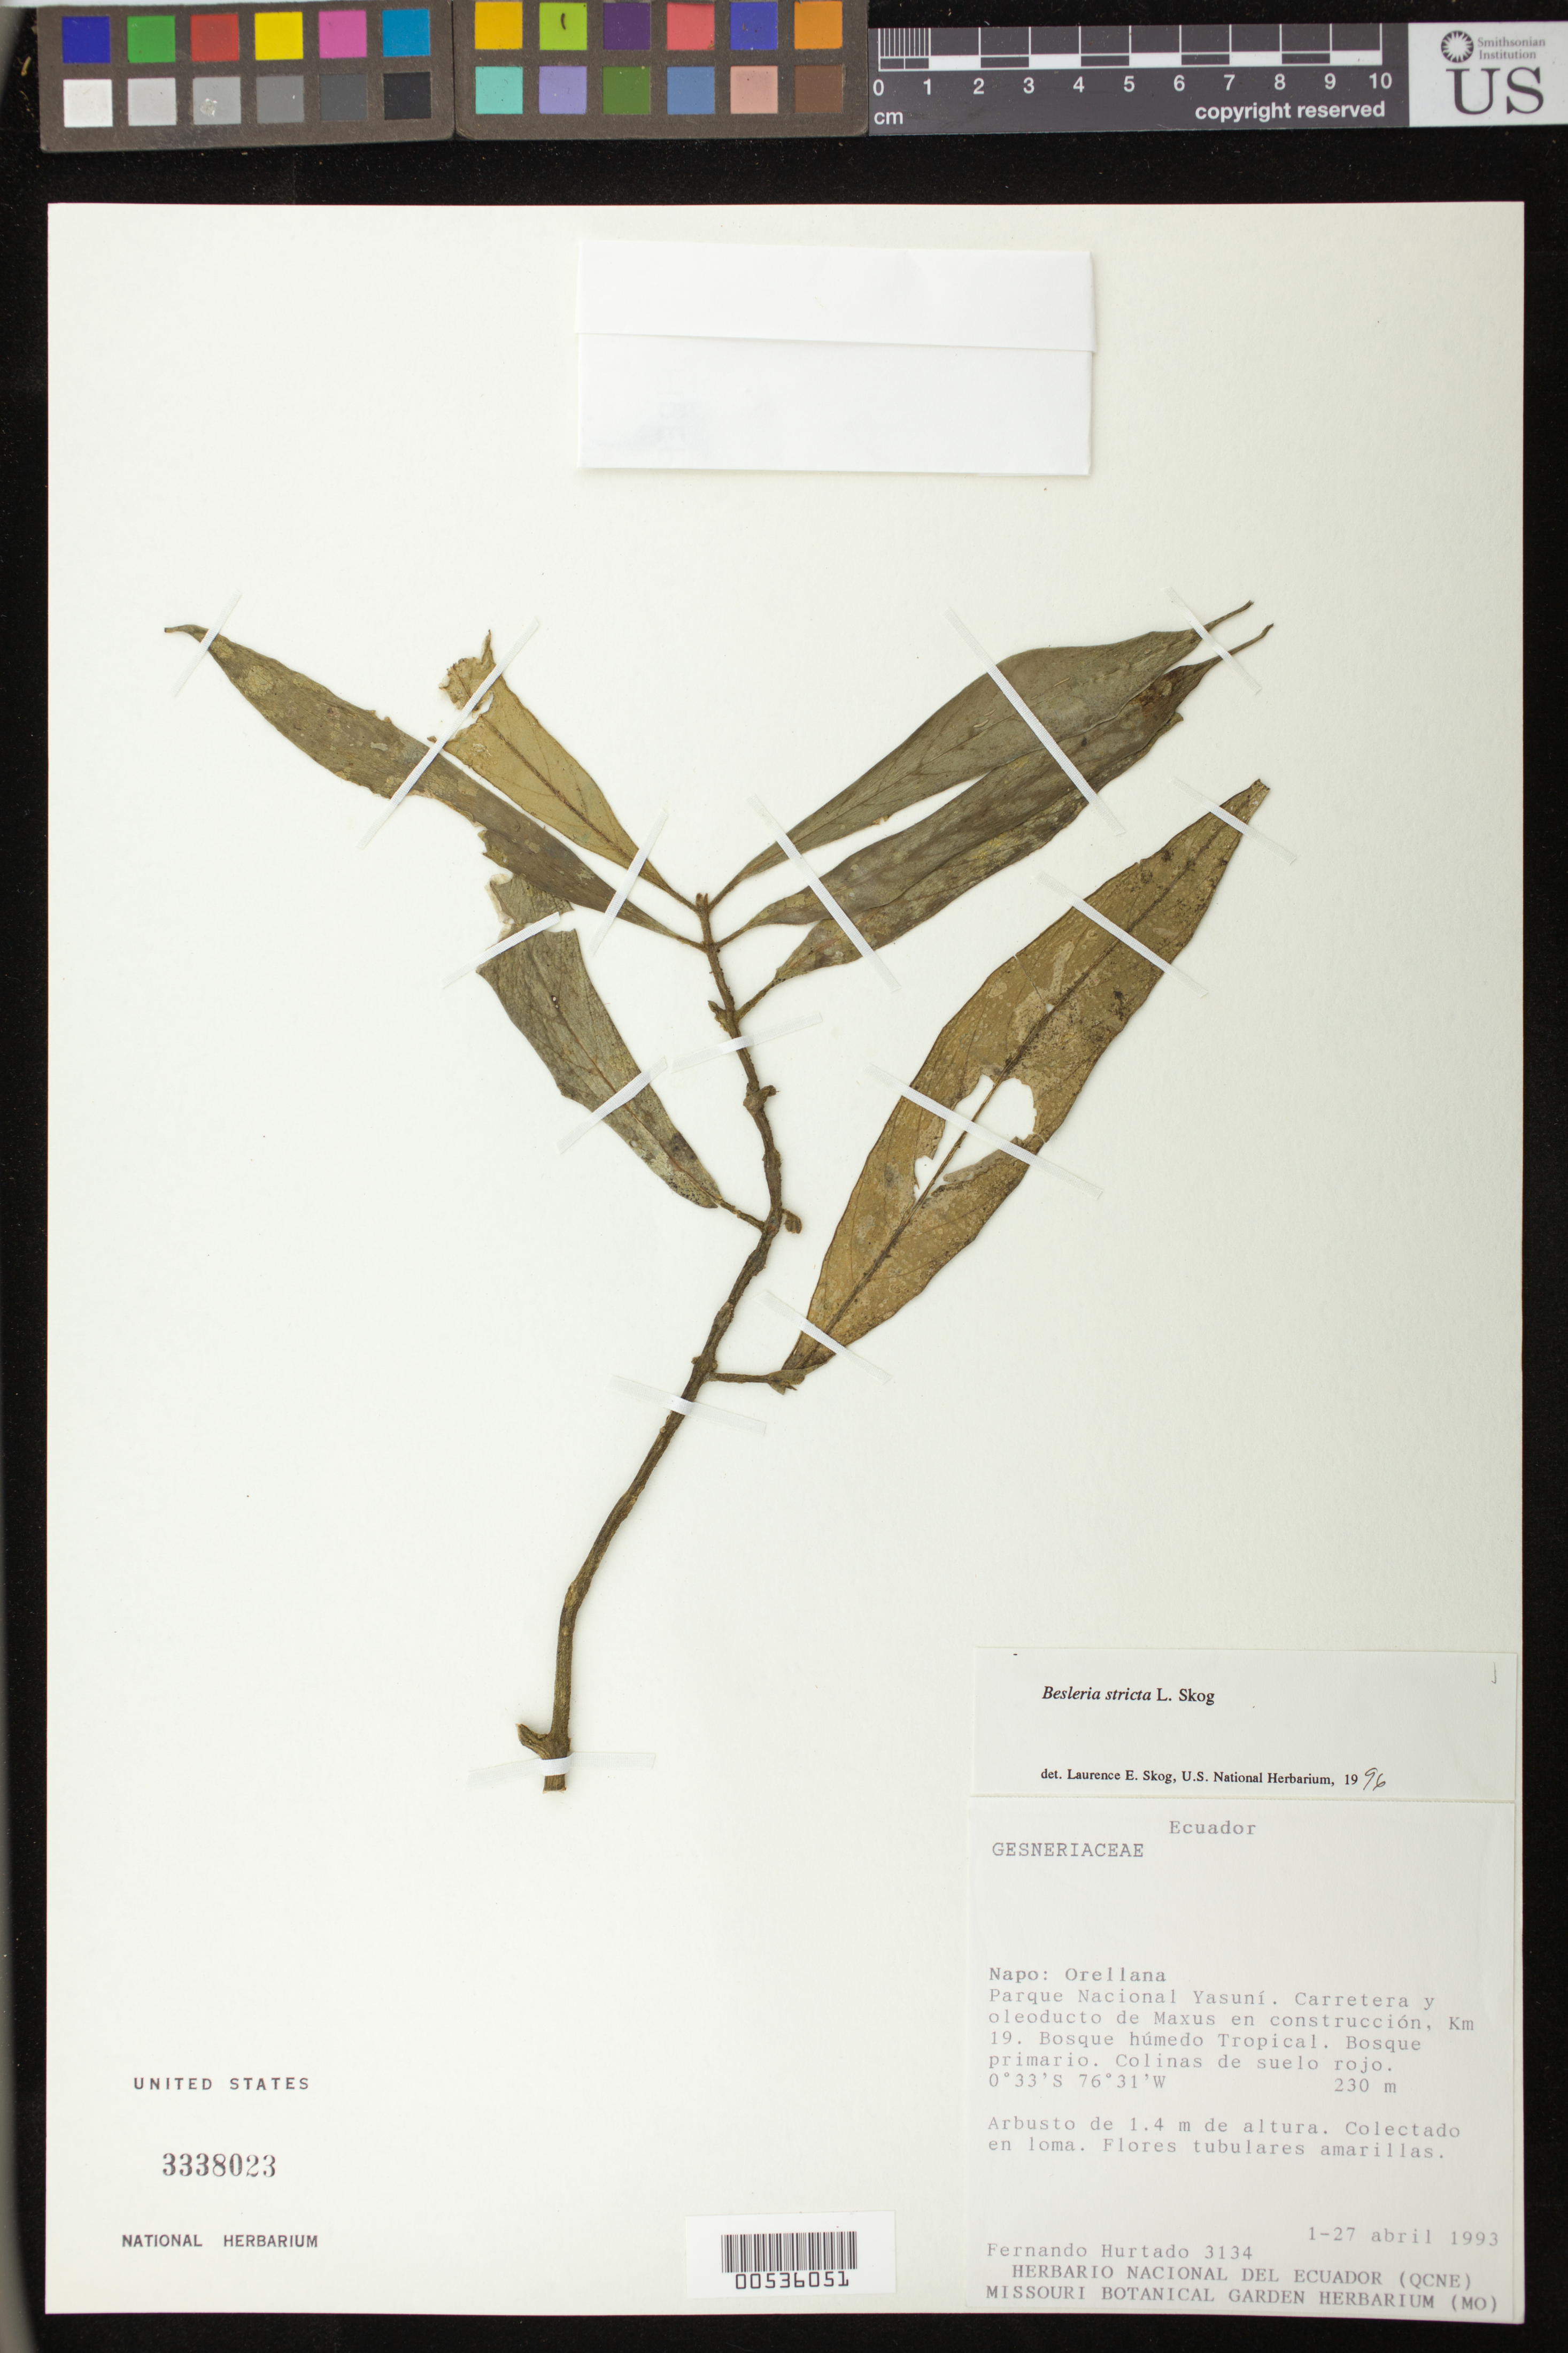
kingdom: Plantae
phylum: Tracheophyta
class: Magnoliopsida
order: Lamiales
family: Gesneriaceae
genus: Besleria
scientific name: Besleria stricta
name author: L.E. Skog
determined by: Skog, Laurence E.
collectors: F. Hurtado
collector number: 3134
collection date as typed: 1-27 Apr 1993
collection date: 1993-04-17/1993-04-27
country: Ecuador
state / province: Napo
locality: Orellana; Parque Nacional Yasuní, carretera y oleoducto de Maxus en construcción, Km 19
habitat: Bosque húmedo tropical; bosque primario; colinas de suelo rojo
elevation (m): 230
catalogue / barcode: US 3338023